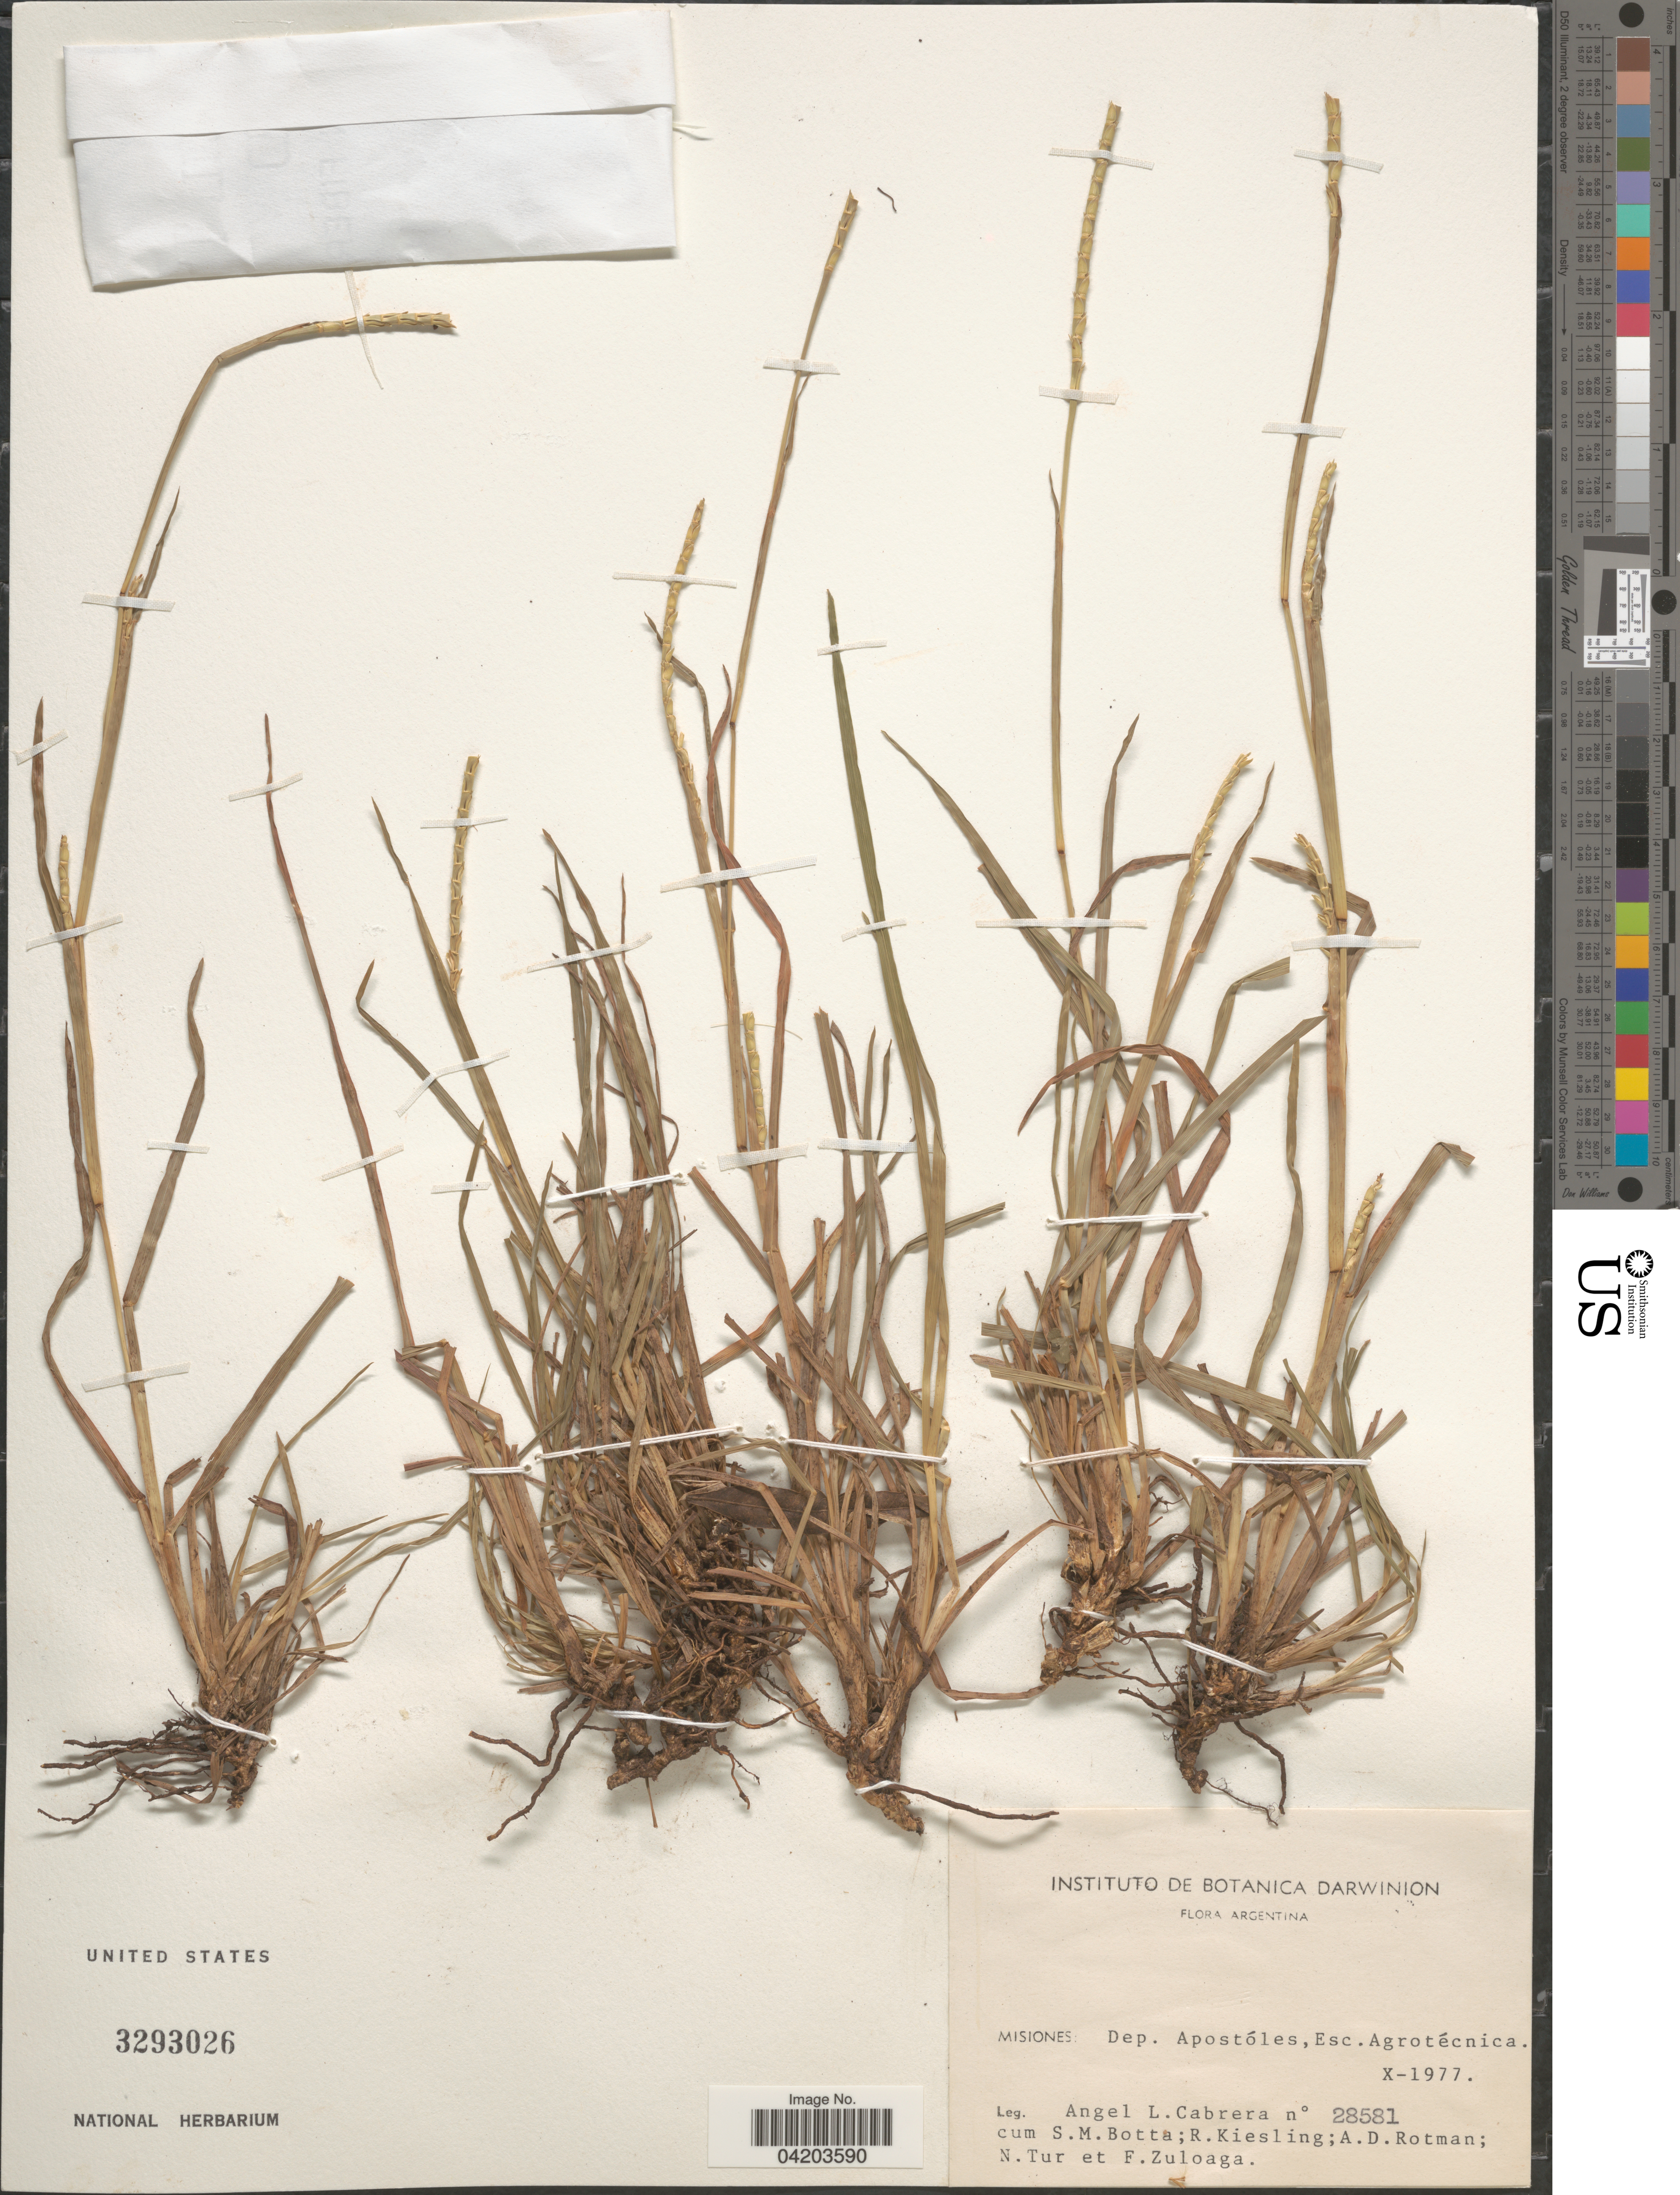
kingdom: Plantae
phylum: Tracheophyta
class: Liliopsida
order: Poales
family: Poaceae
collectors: A. L. Cabrera, S. Botta, R. Kiesling, A. D. Rotman & et al.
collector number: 28581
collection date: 1977-10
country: Argentina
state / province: Misiones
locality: Dep. Apostóles, Esc. Agrotécnica.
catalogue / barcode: US 3293026